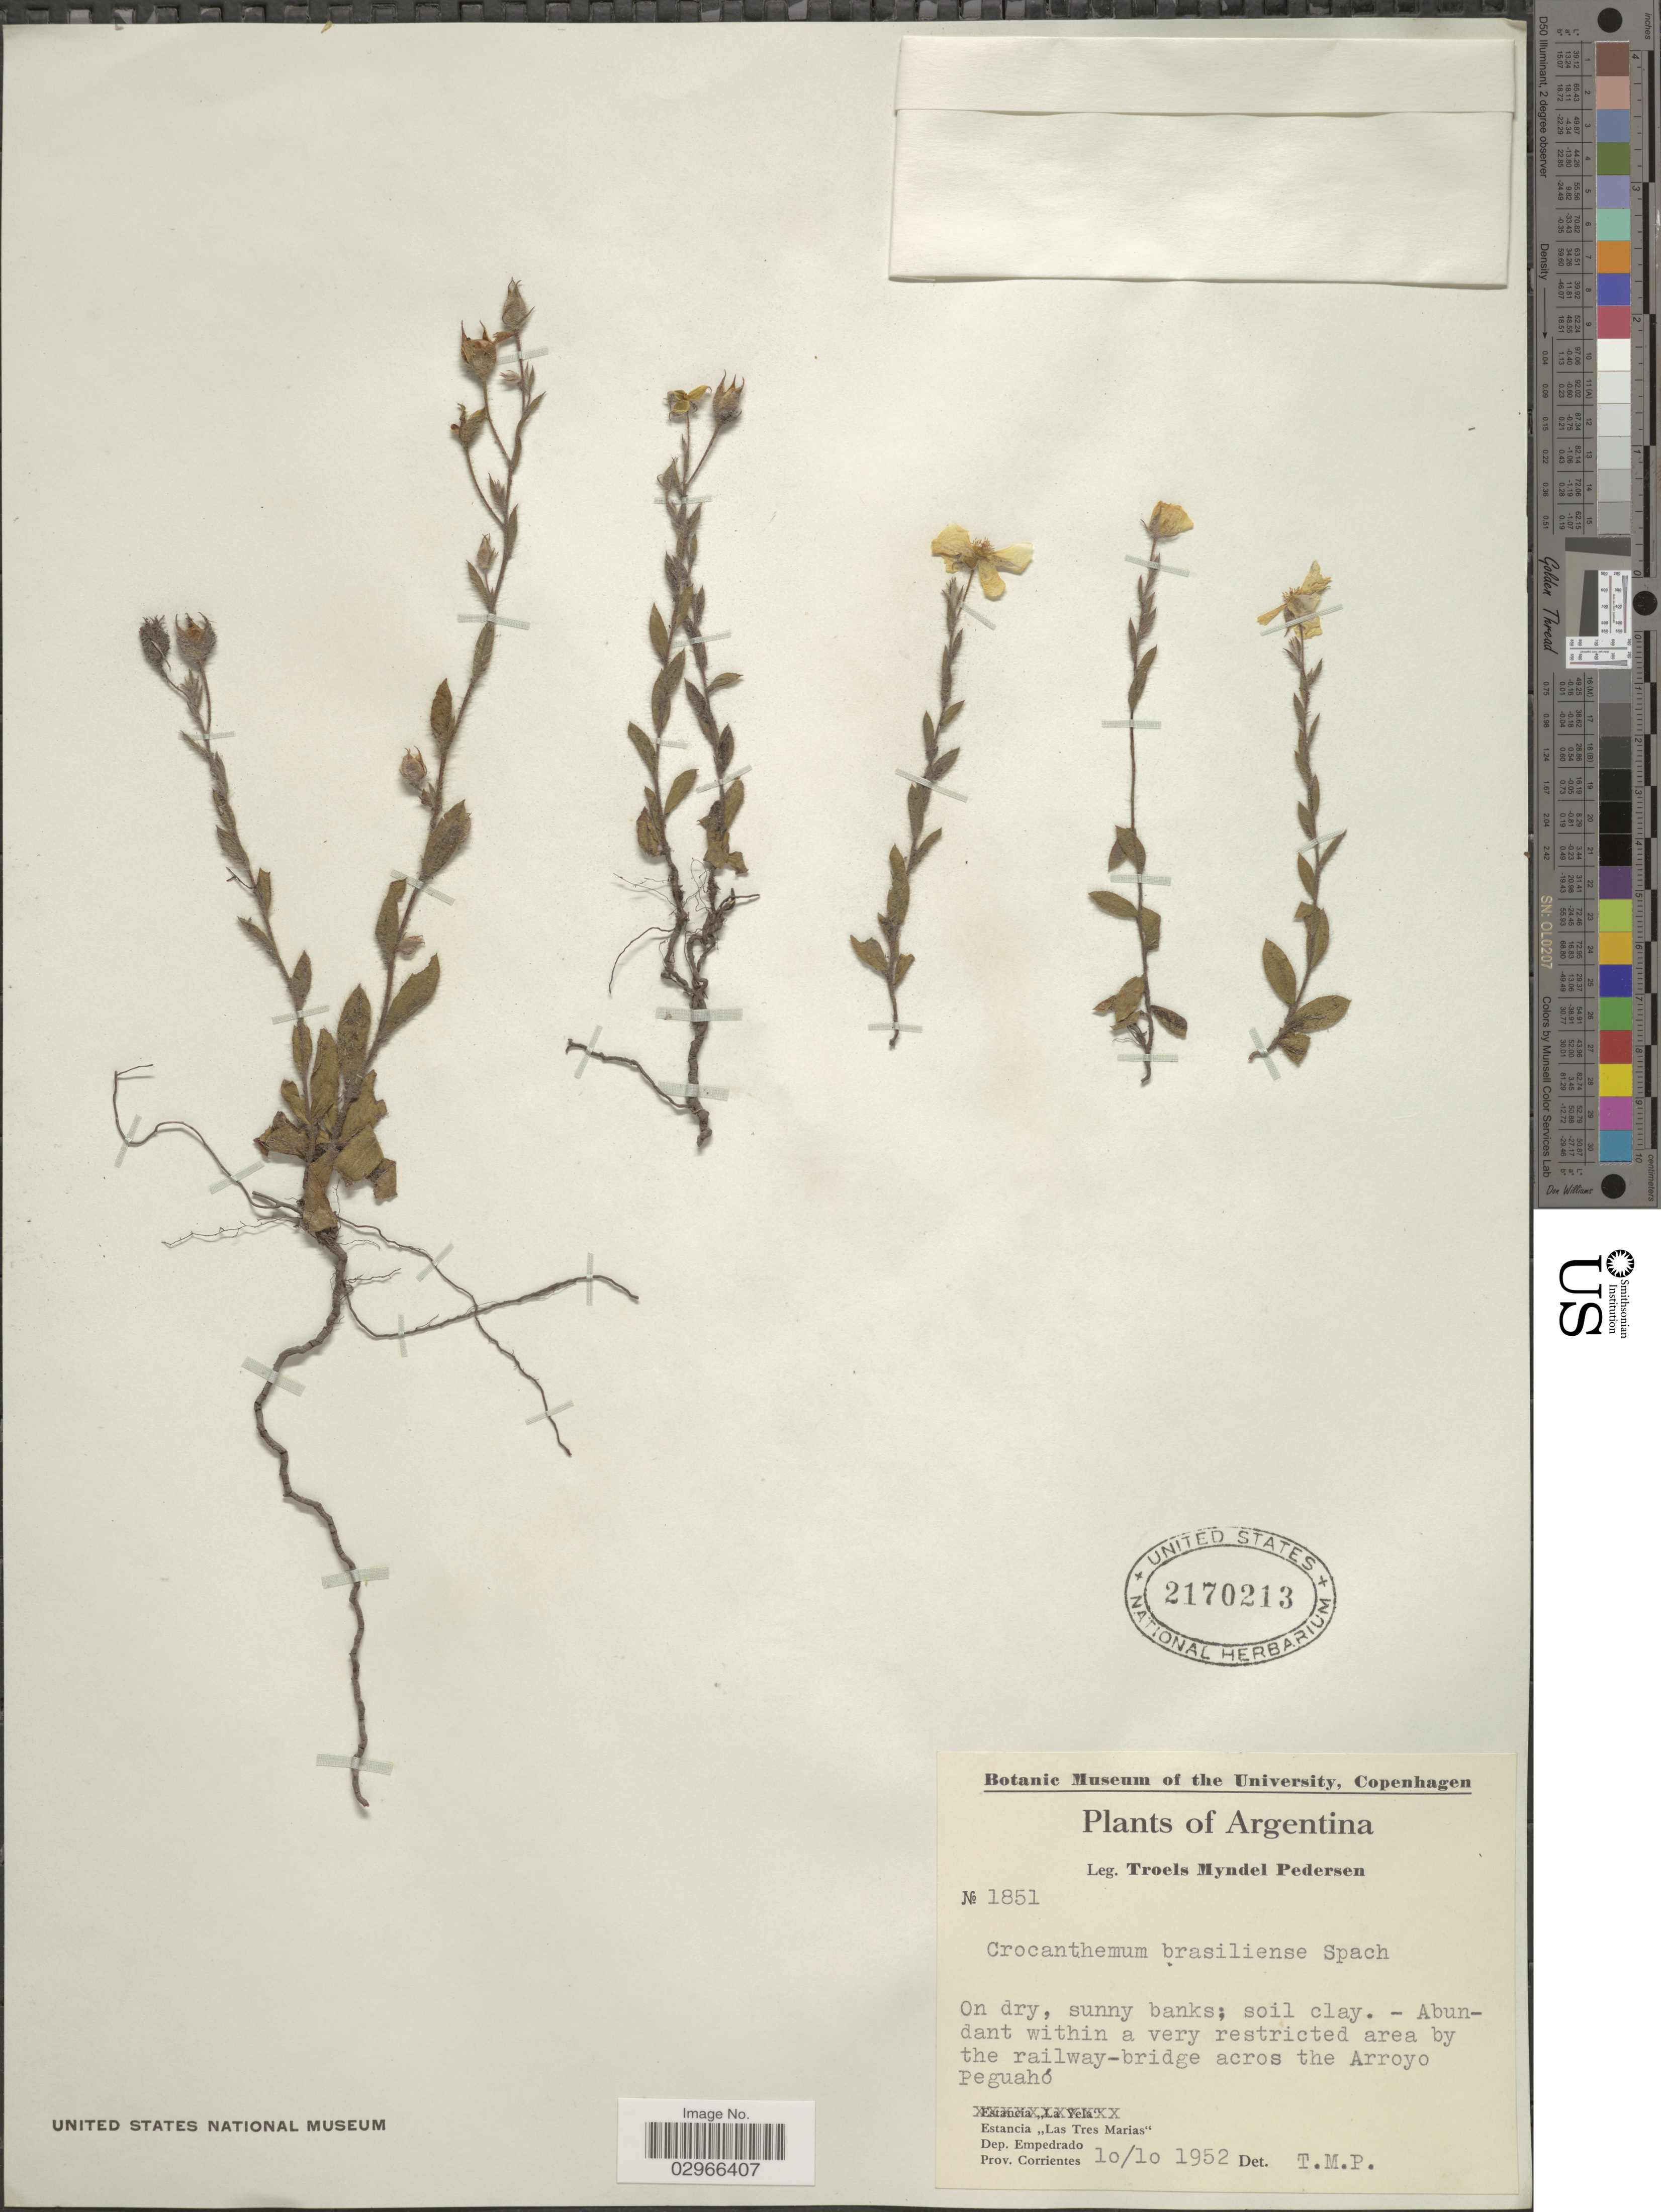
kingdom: Plantae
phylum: Tracheophyta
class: Magnoliopsida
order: Malvales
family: Cistaceae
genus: Halimium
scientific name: Halimium brasiliense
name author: (Lam.) Grosser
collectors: T. Pederson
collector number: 1851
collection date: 1952-10-10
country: Argentina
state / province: Corrientes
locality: Area by the railway-bridge across the Arroyo Peguahó. Estancia "Las Tres Marias". Dep. Empedrado.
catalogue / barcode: US 2170213